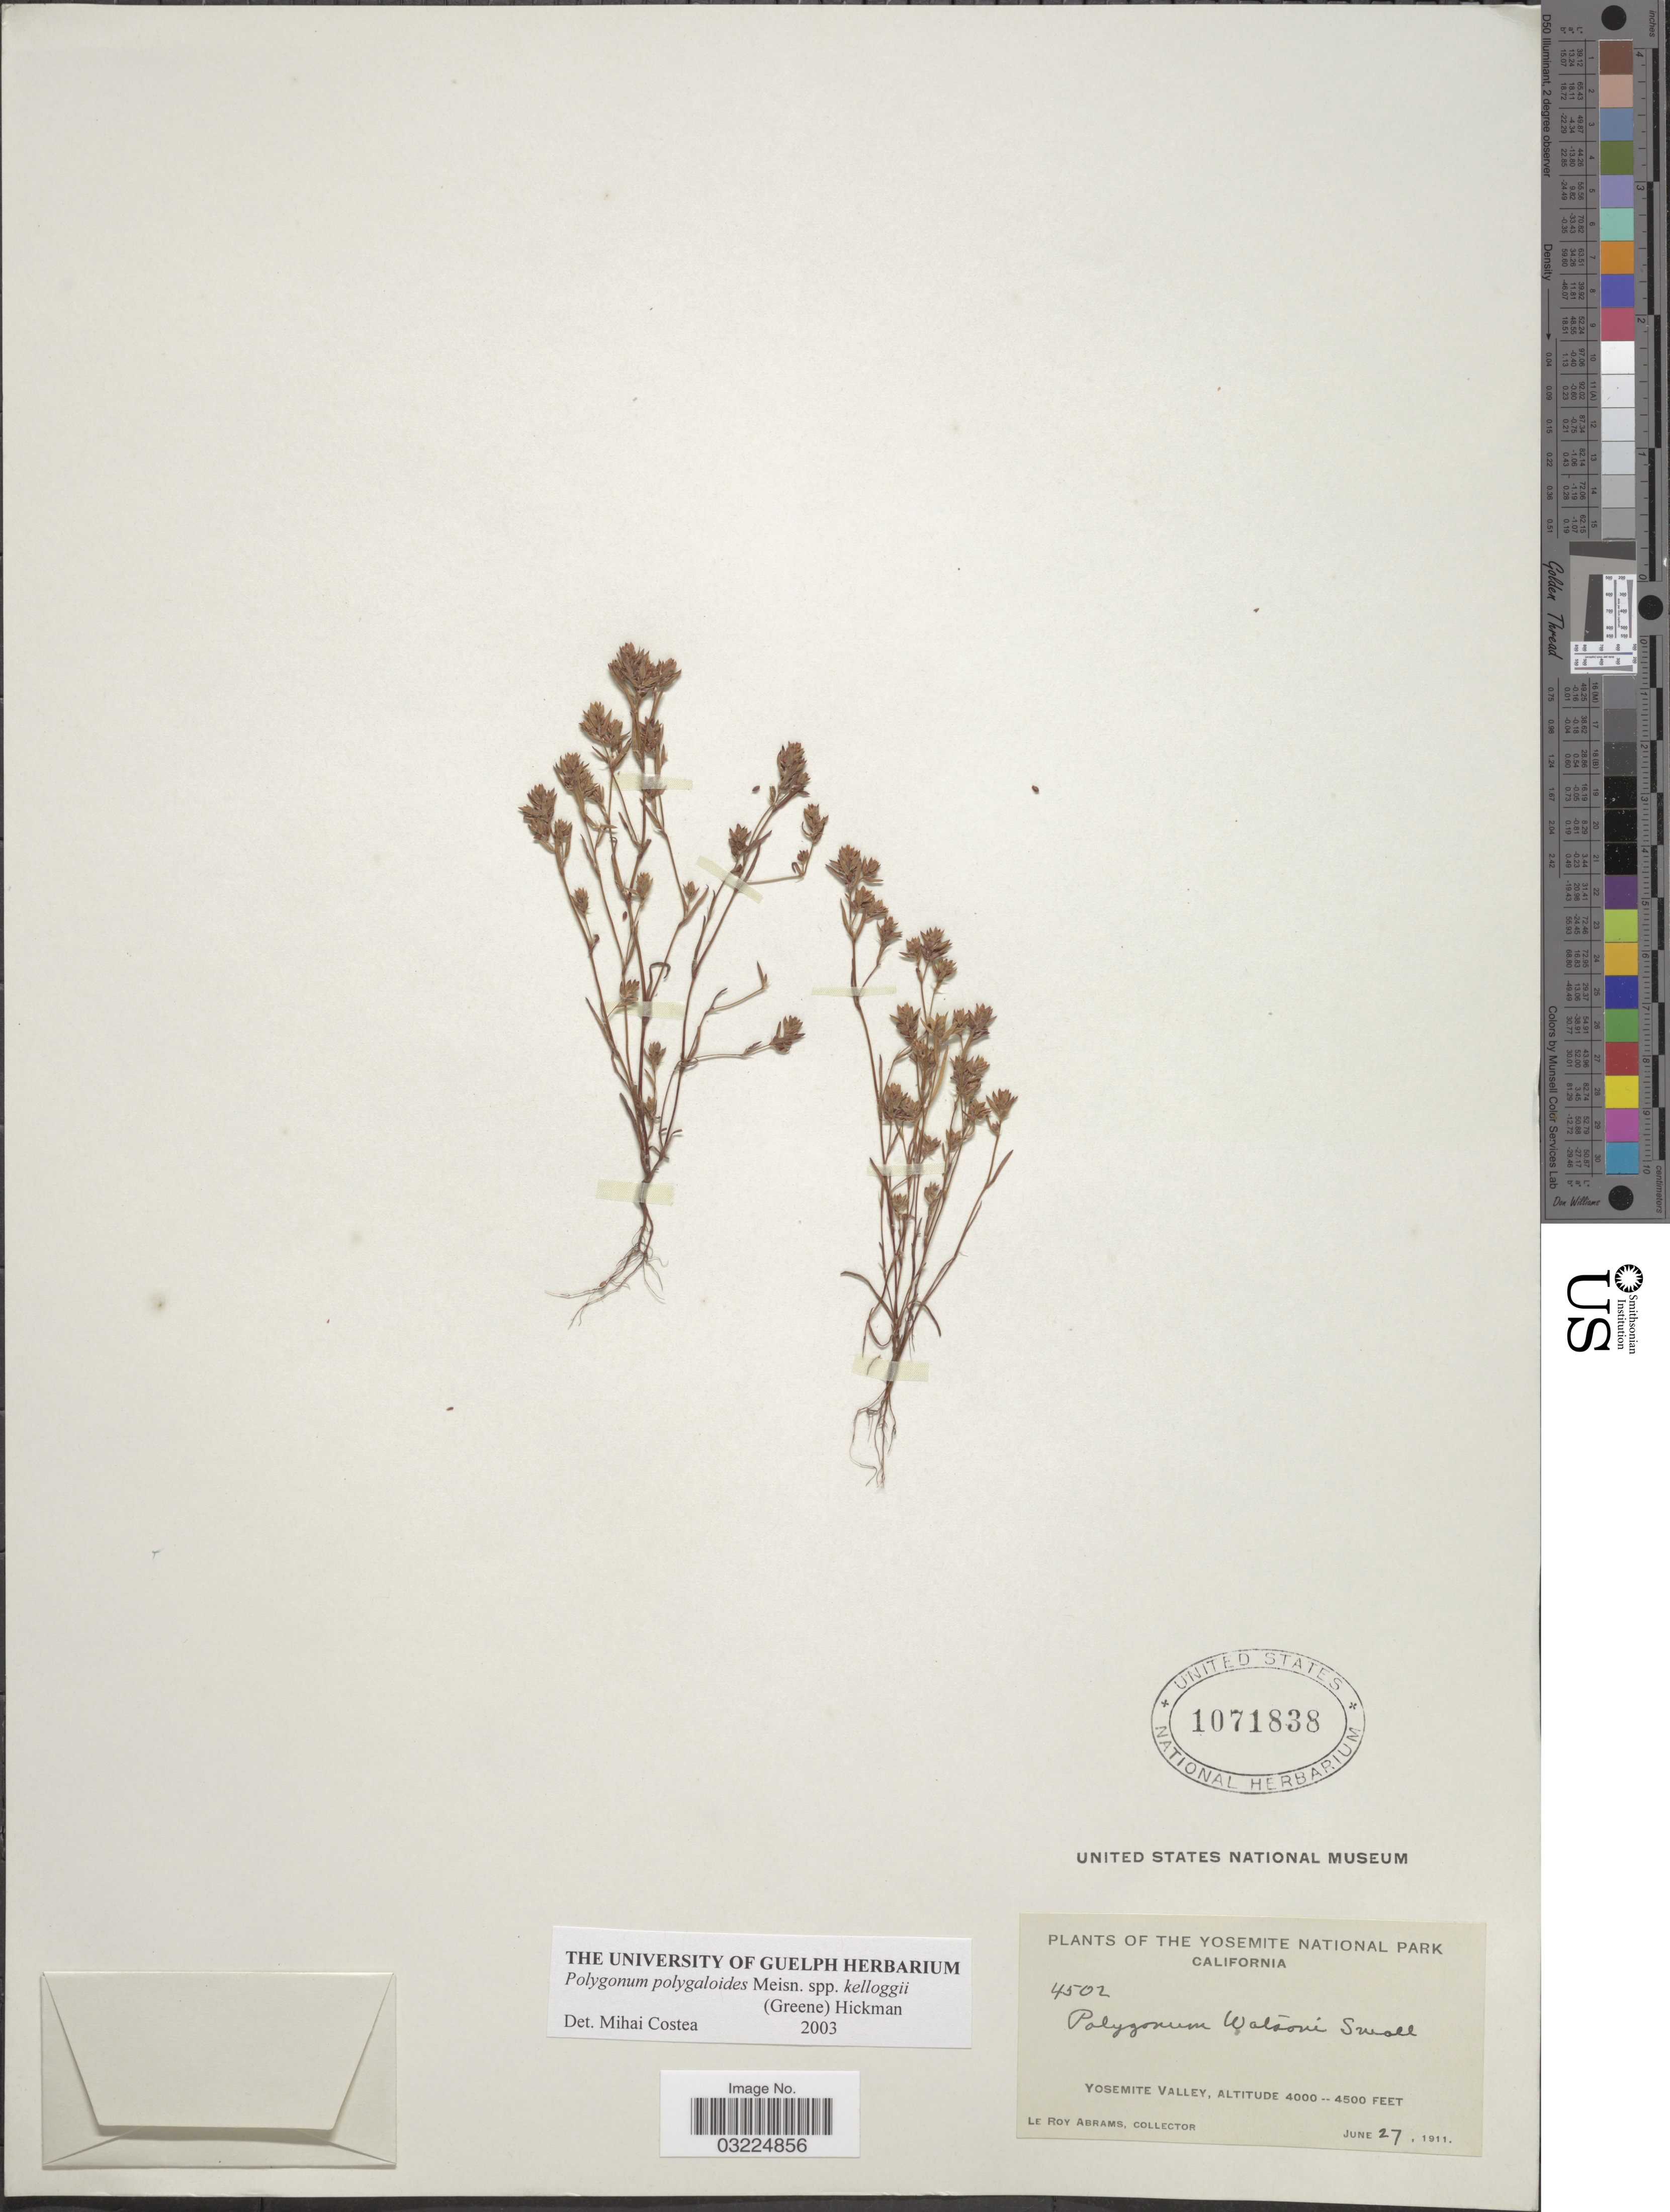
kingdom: Plantae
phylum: Tracheophyta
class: Magnoliopsida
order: Caryophyllales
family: Polygonaceae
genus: Polygonum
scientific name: Polygonum polygaloides subsp. kelloggii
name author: (Greene) Hickman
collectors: L. Abrams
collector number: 4502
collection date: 1911-06-27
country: United States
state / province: California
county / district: Mariposa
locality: Yosemite National Park. Yosemite Valley.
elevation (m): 1219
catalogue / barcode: US 1071838